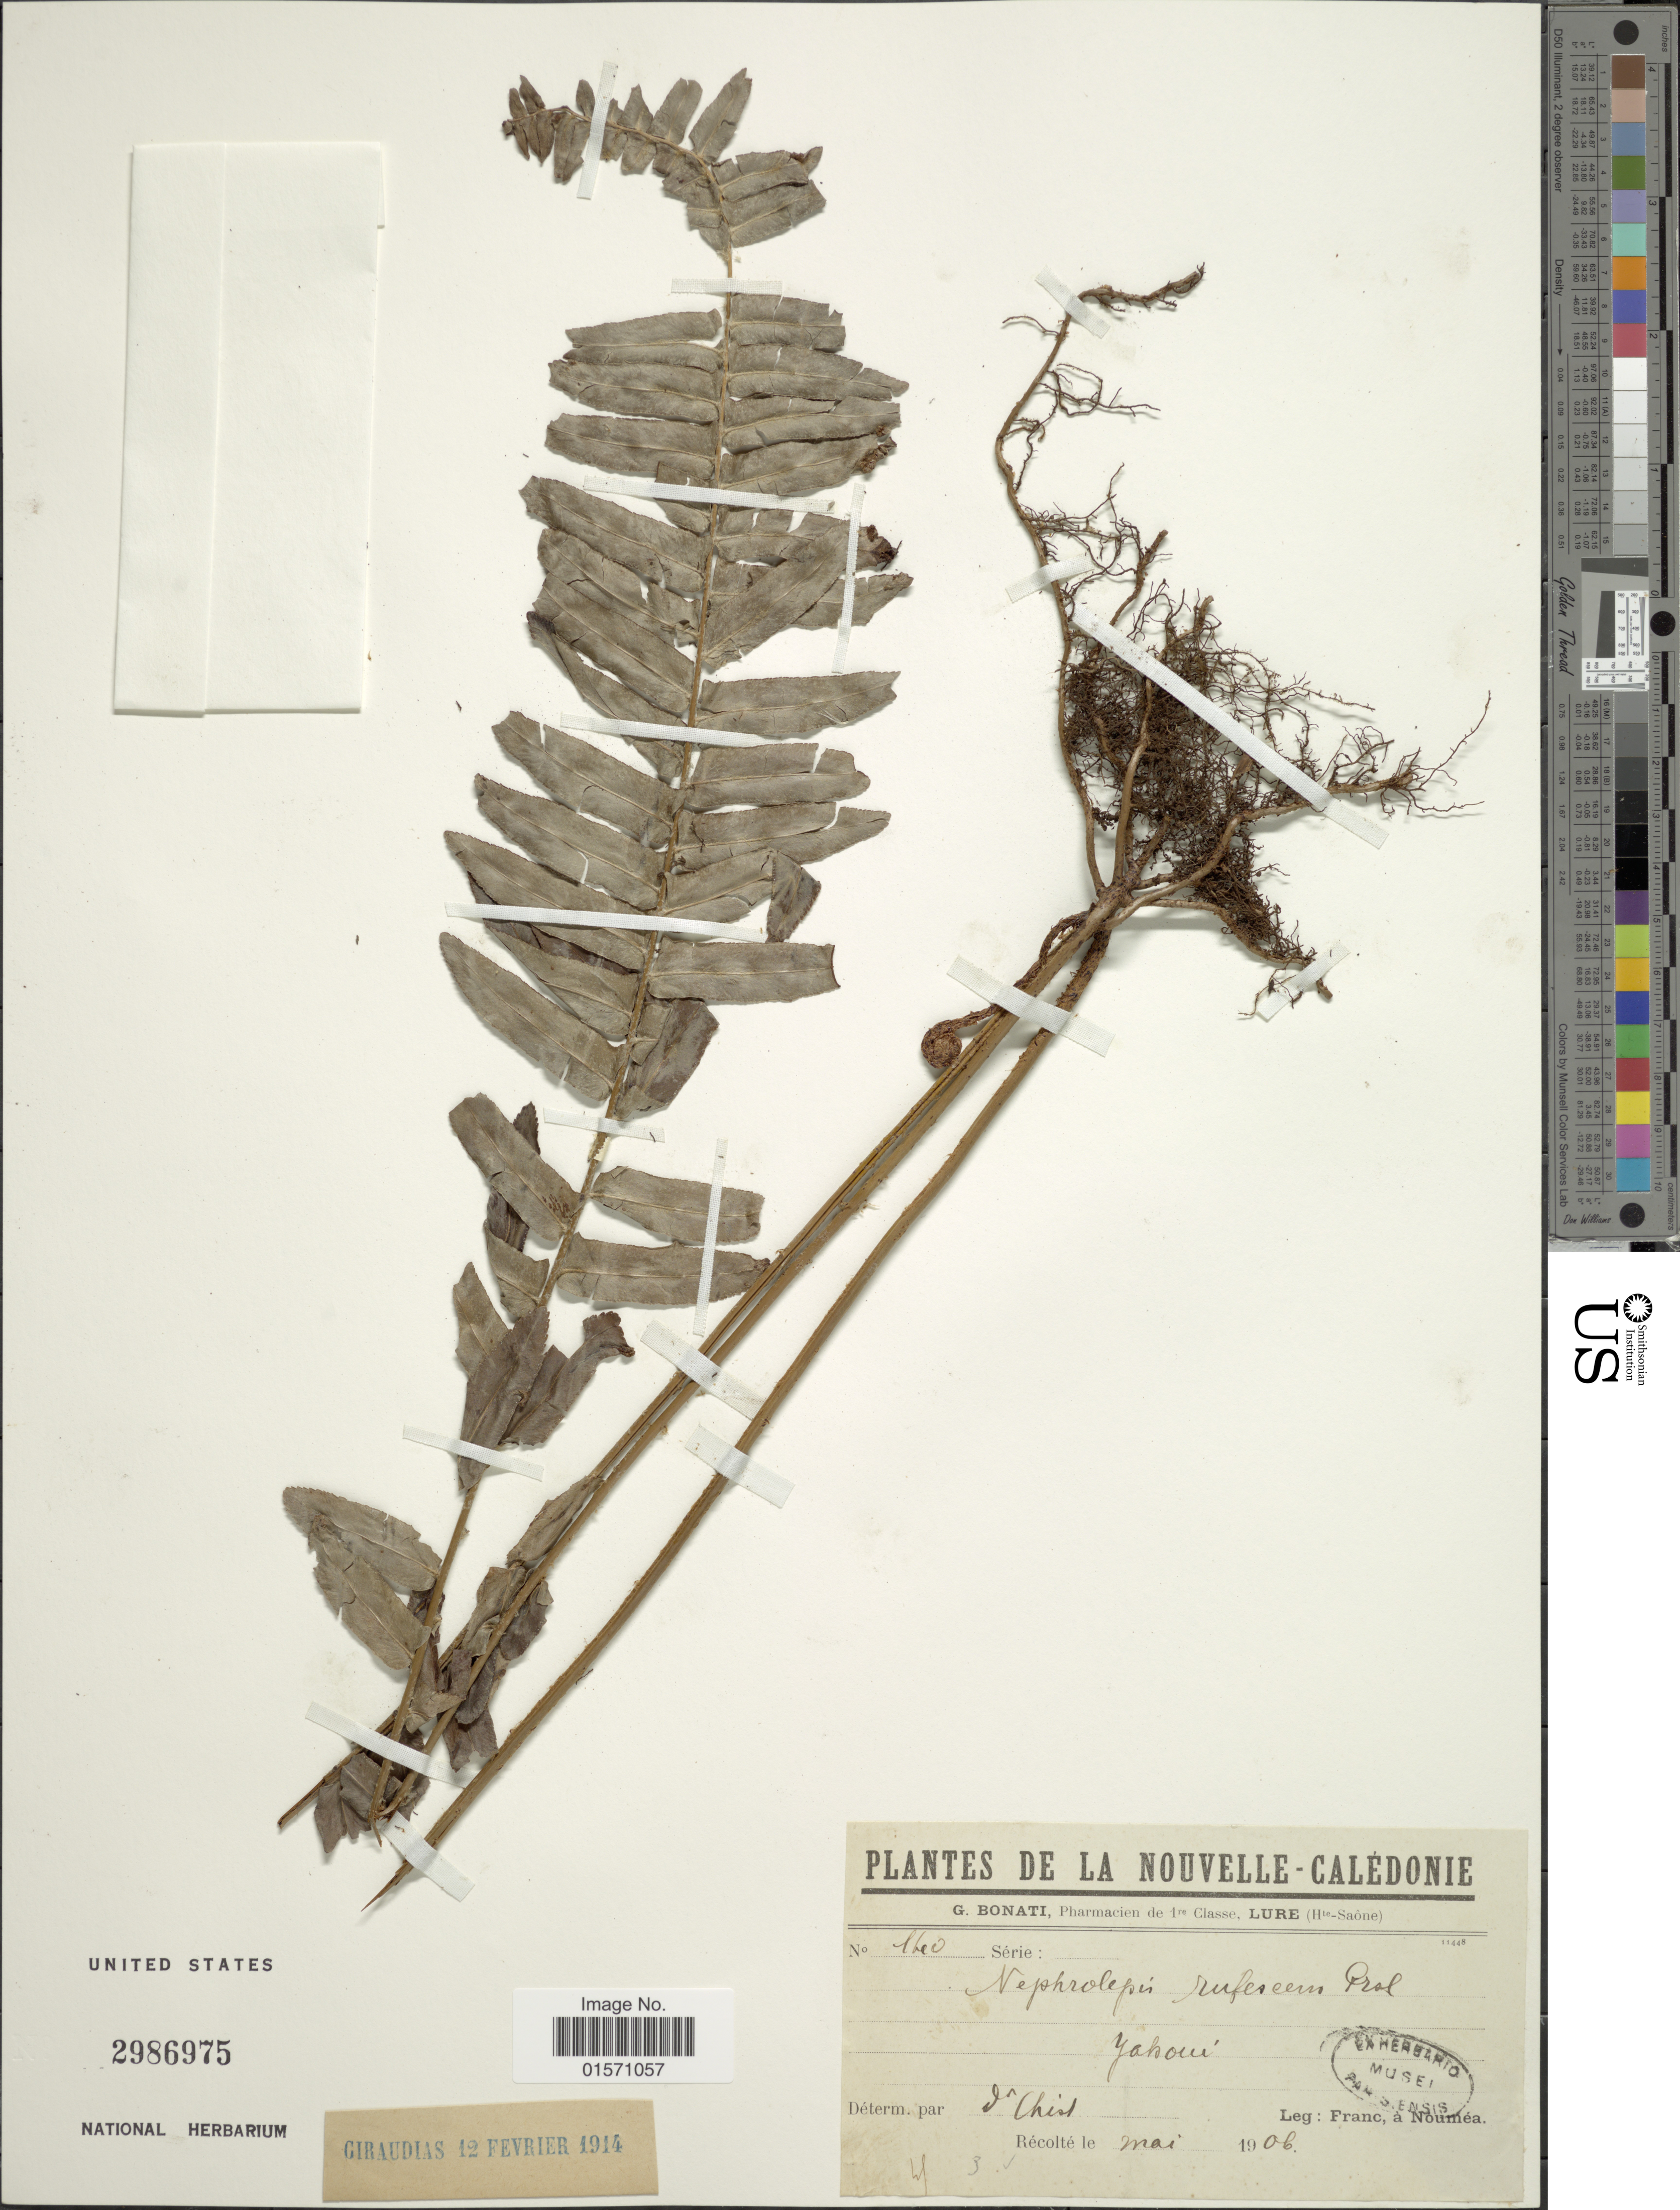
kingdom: Plantae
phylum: Tracheophyta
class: Polypodiopsida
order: Polypodiales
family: Nephrolepidaceae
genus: Nephrolepis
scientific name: Nephrolepis multiflora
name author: (Roxb.) F.M. Jarrett ex C.V. Morton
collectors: Franc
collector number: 740*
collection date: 1906-05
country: New Caledonia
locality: Yahoui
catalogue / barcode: US 2986975